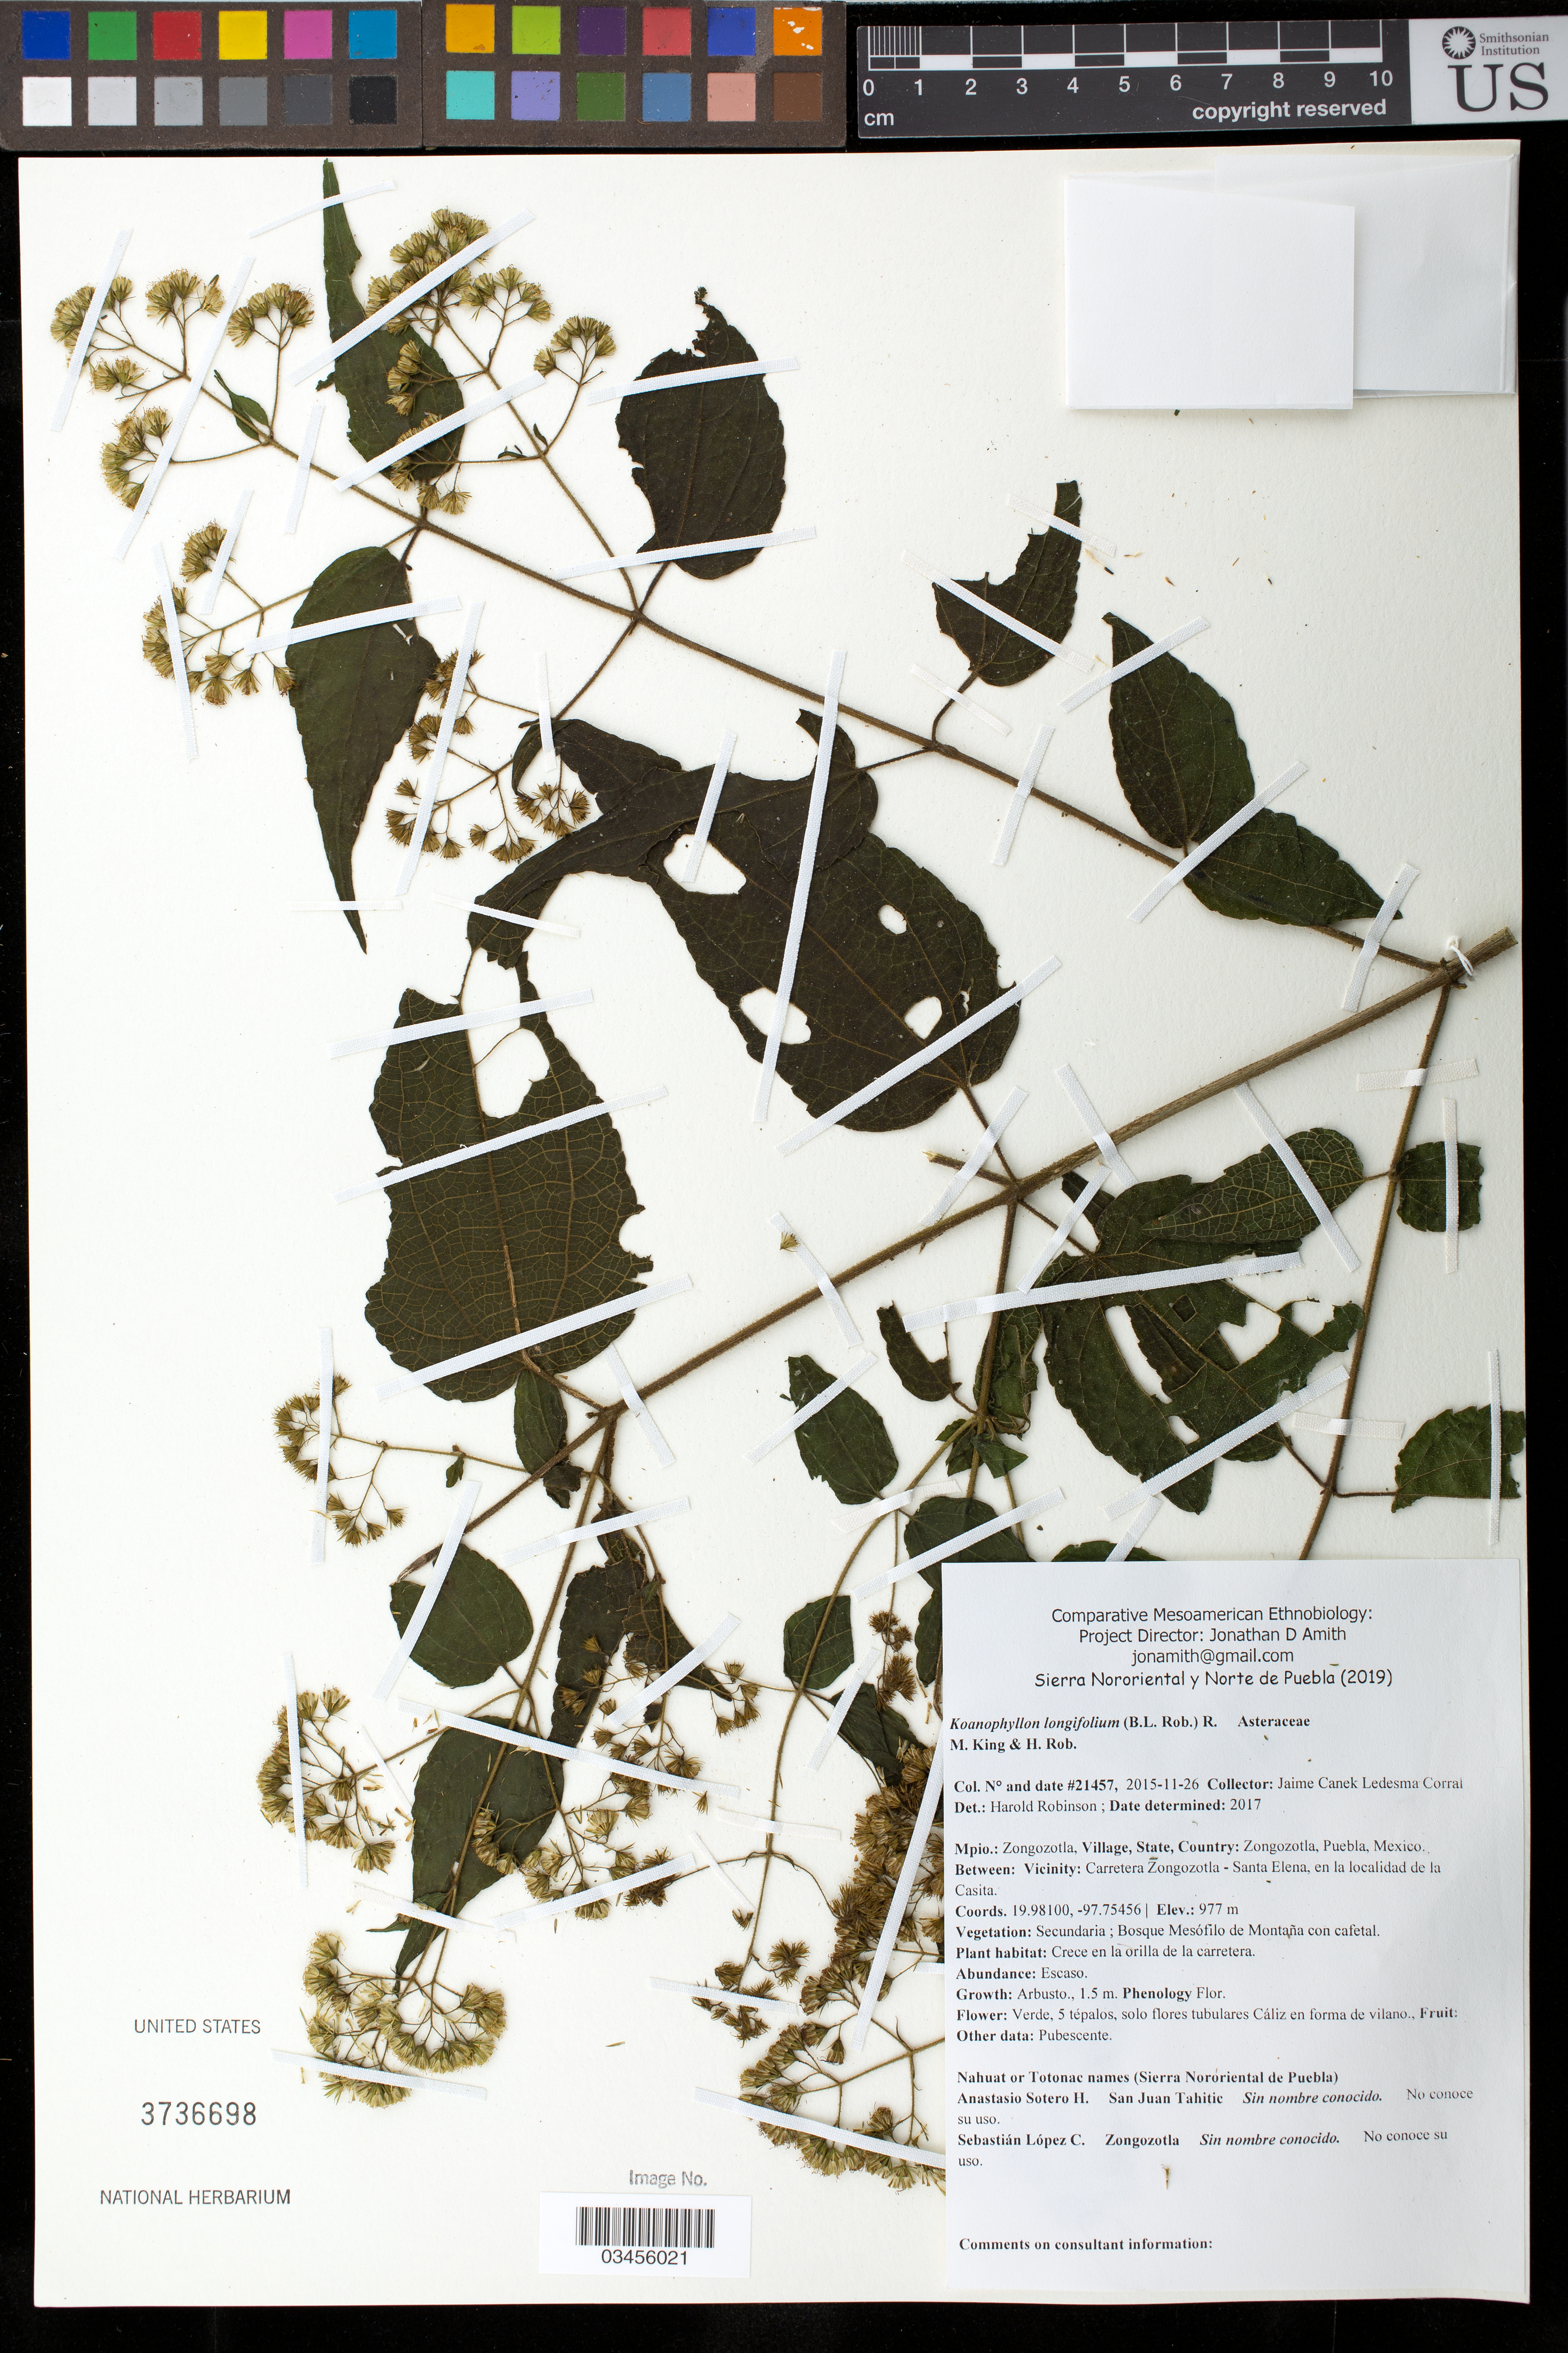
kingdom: Plantae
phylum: Tracheophyta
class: Magnoliopsida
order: Asterales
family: Asteraceae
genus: Koanophyllon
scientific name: Koanophyllon longifolium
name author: (B.L. Rob.) R.M. King & H. Rob.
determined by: Robinson, Harold E., (US)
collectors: Canek Ledesma C. & O. López Francisco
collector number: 21457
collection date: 2015-11-26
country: México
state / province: Puebla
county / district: Zongozotla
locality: PUEBLO: Zongozotla; LOCALIDAD EXACTA: Carretera Zongozotla-Santa Elena, en la localidad de la Casita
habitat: Bosque mesófilo de montaña con cafetal | Crece en la orilla de la carretera.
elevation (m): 977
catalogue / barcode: US 3736698